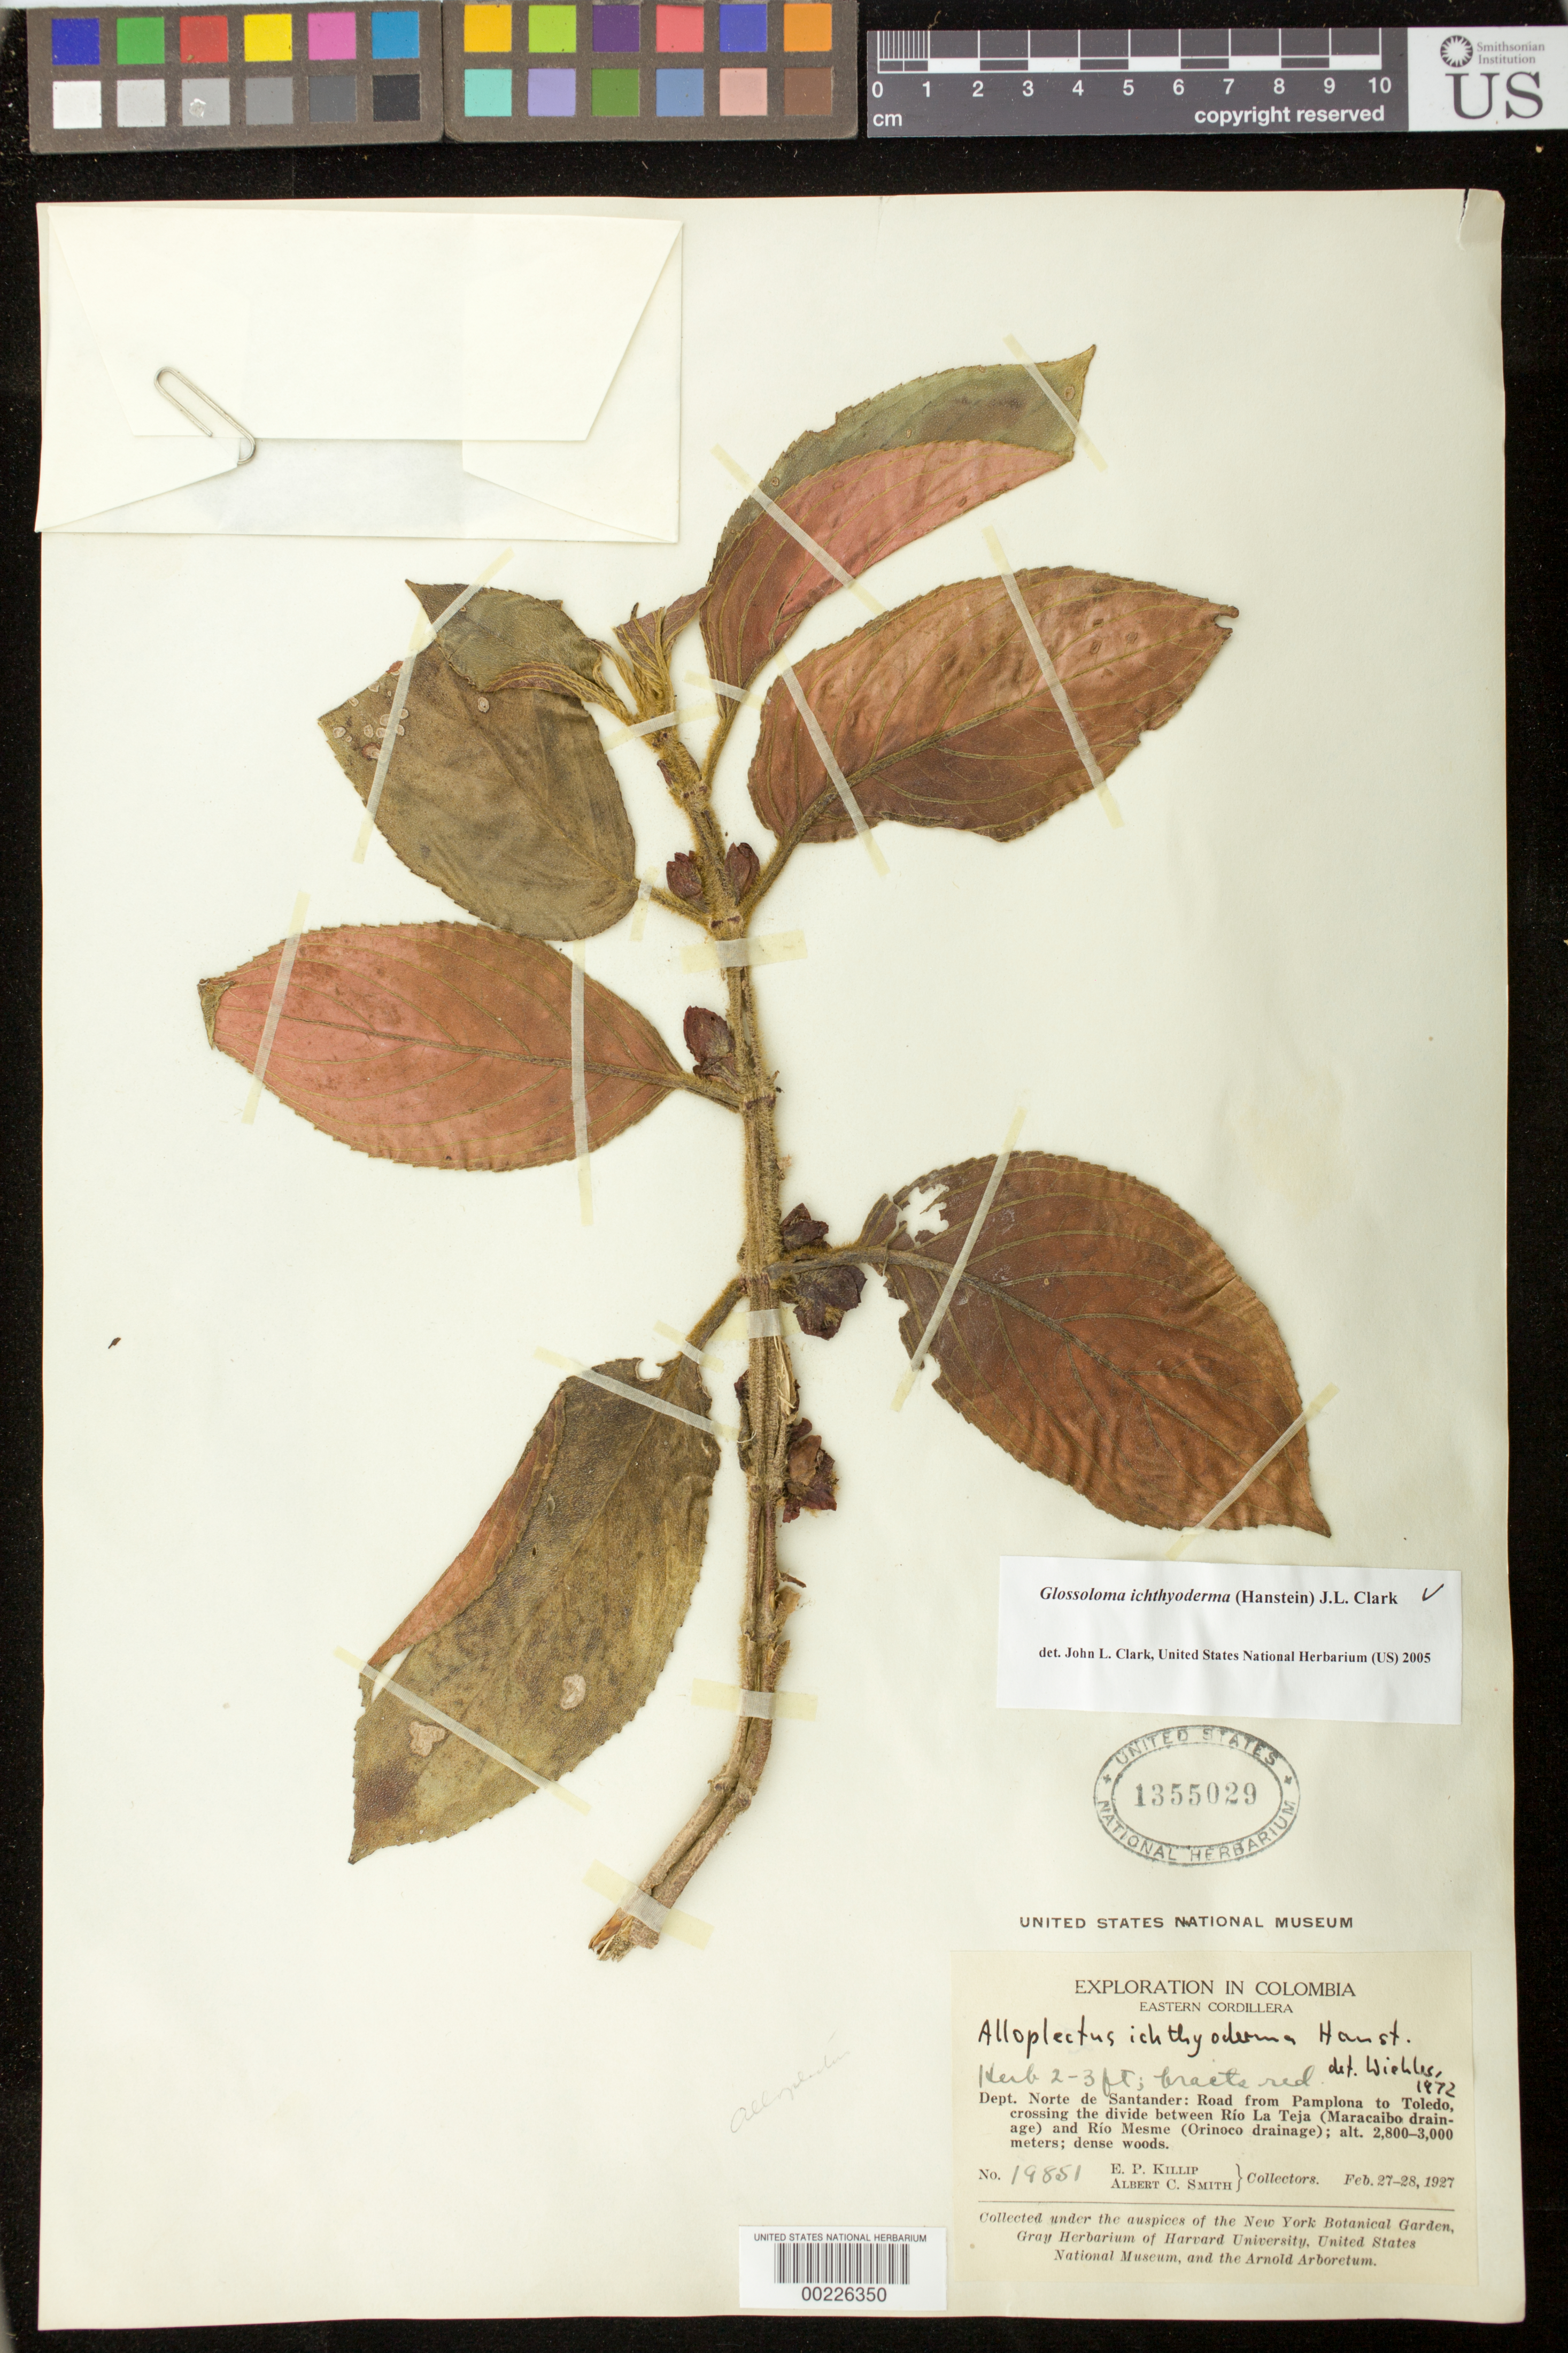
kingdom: Plantae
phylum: Tracheophyta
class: Magnoliopsida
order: Lamiales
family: Gesneriaceae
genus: Glossoloma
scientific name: Glossoloma ichthyoderma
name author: (Hanst.) J.L. Clark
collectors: E. P. Killip & A. C. Smith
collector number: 19851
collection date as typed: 27-28 Feb 1927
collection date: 1927-02-27/1927-02-28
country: Colombia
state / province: Norte de Santander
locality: Eastern Cordillera, road from Pamplona to Toledo, crossing the divide between Rio la Teja and Rio Mesme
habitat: Dense woods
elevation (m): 2800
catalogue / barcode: US 1355029